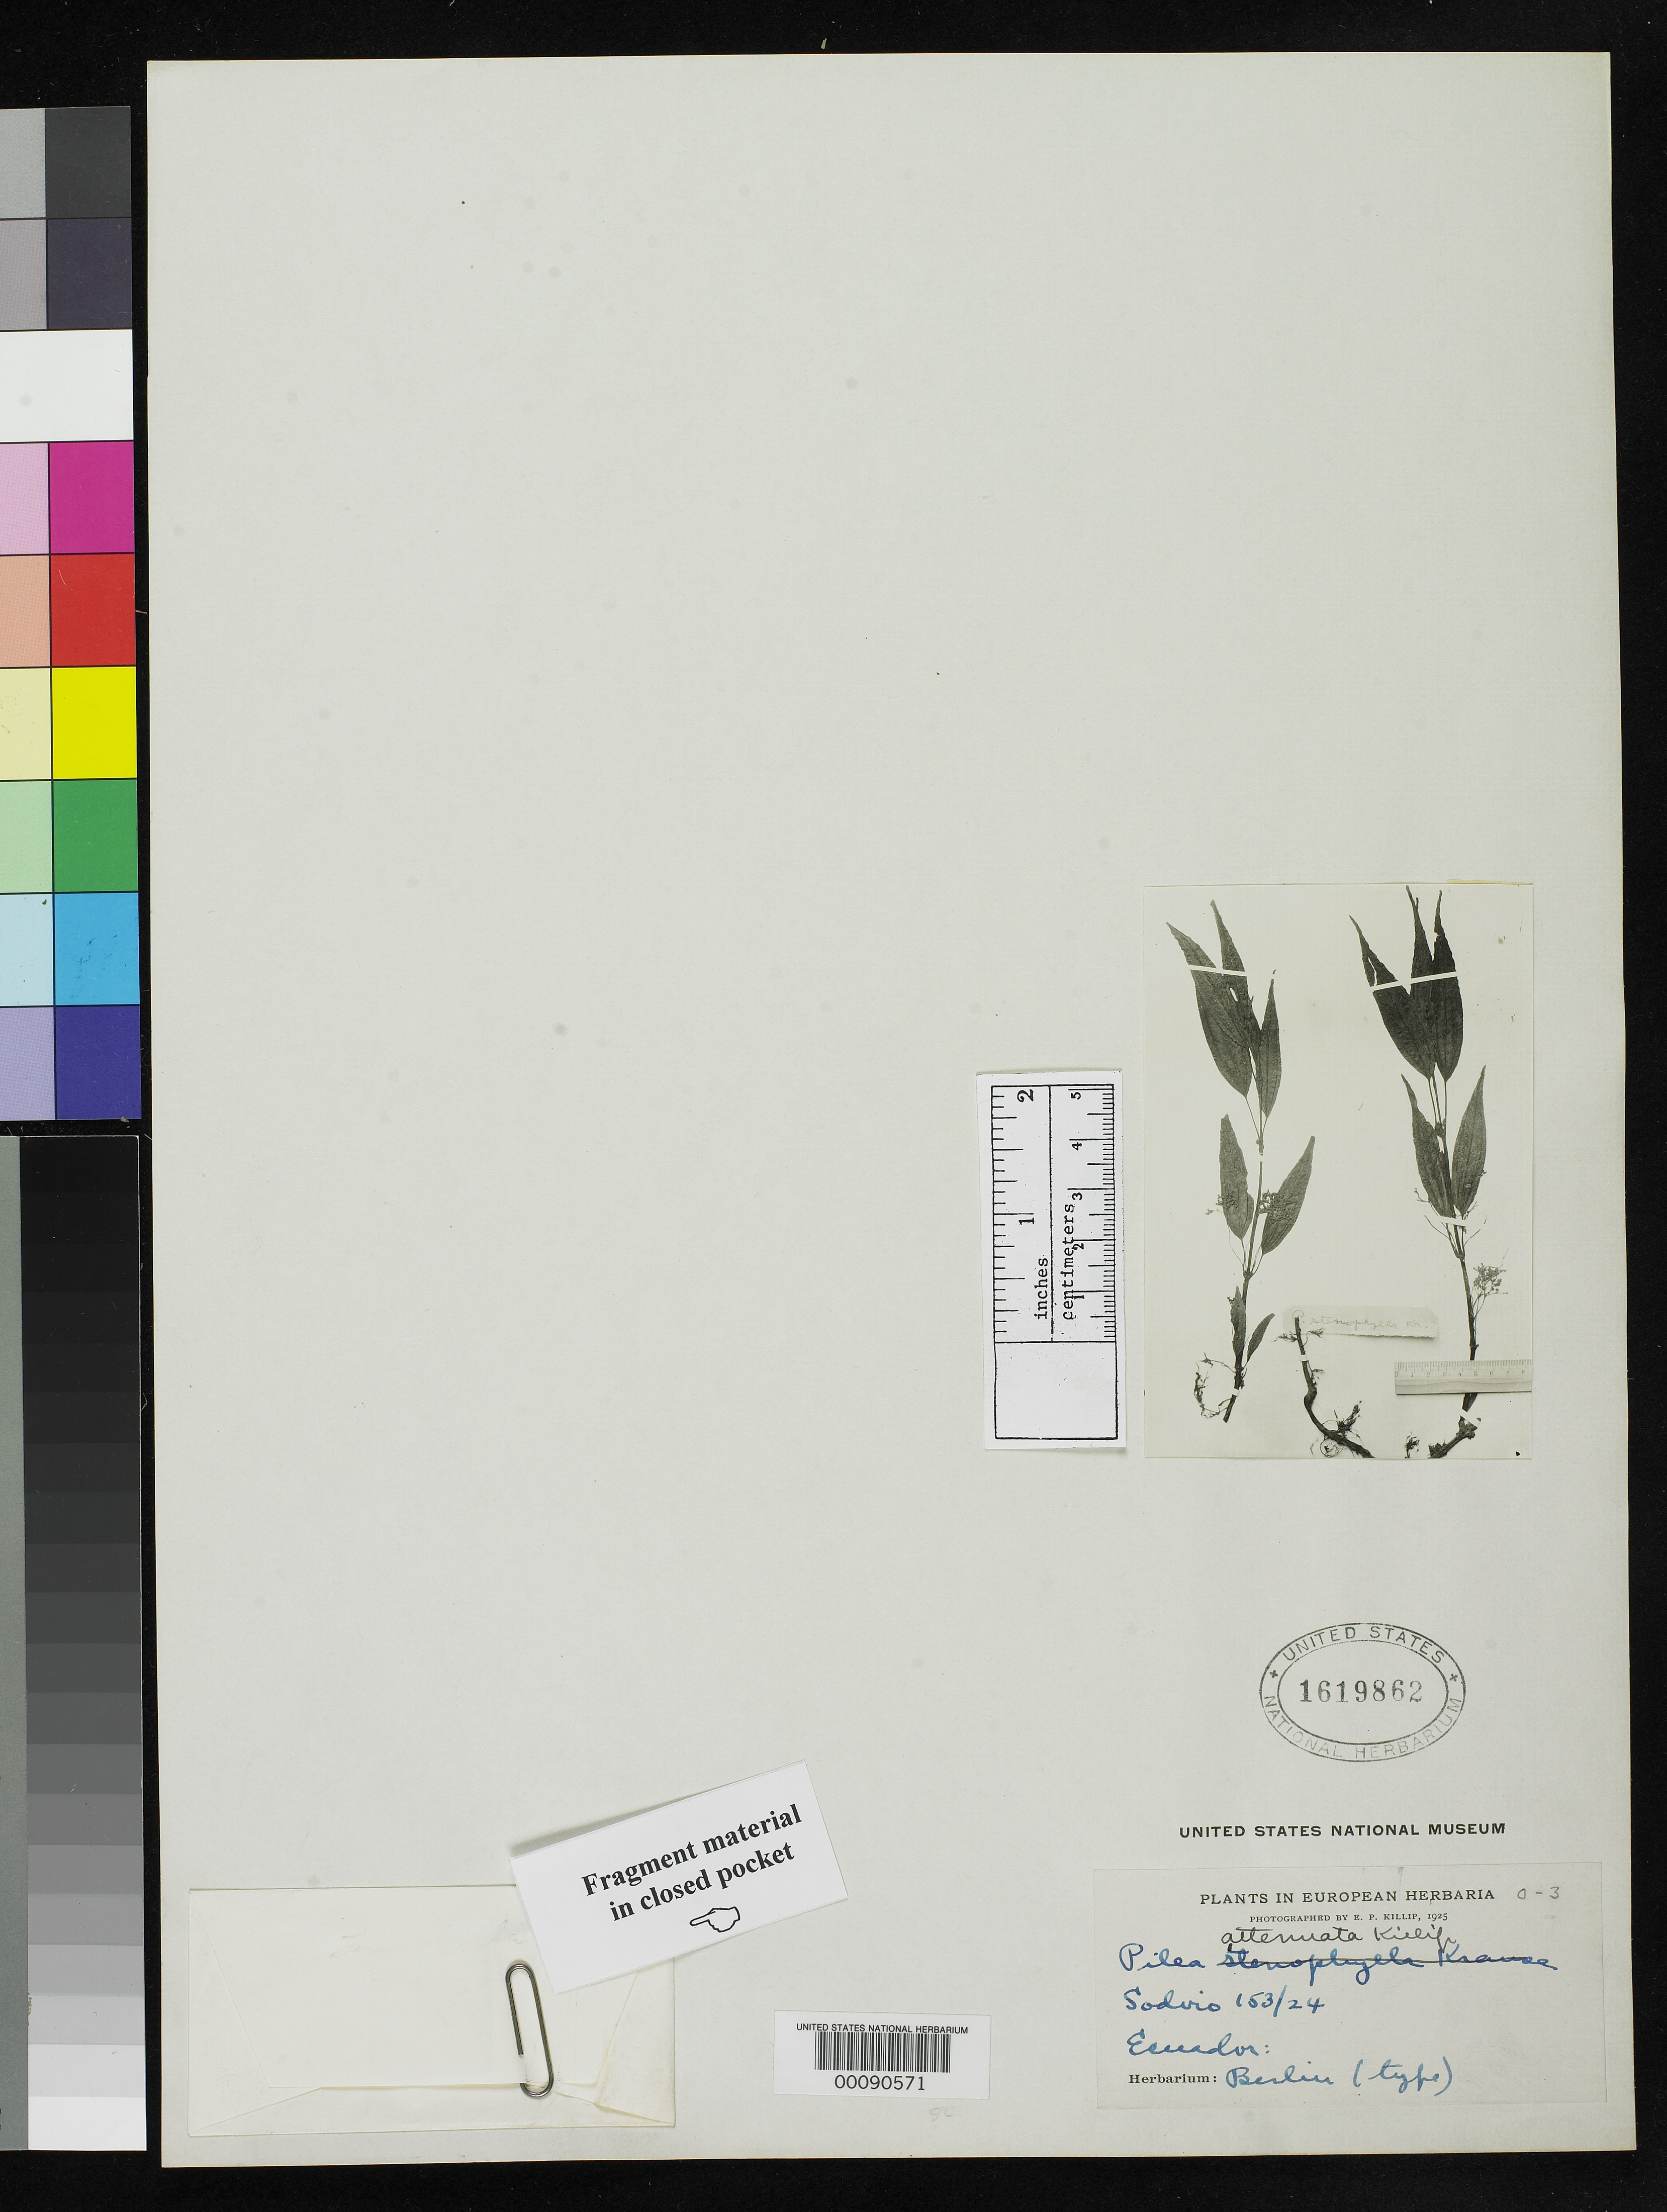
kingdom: Plantae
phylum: Tracheophyta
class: Magnoliopsida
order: Rosales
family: Urticaceae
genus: Pilea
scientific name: Pilea attenuata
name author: Killip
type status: Type Fragment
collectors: L. Sodiro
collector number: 153/24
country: Ecuador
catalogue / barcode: US 1619862